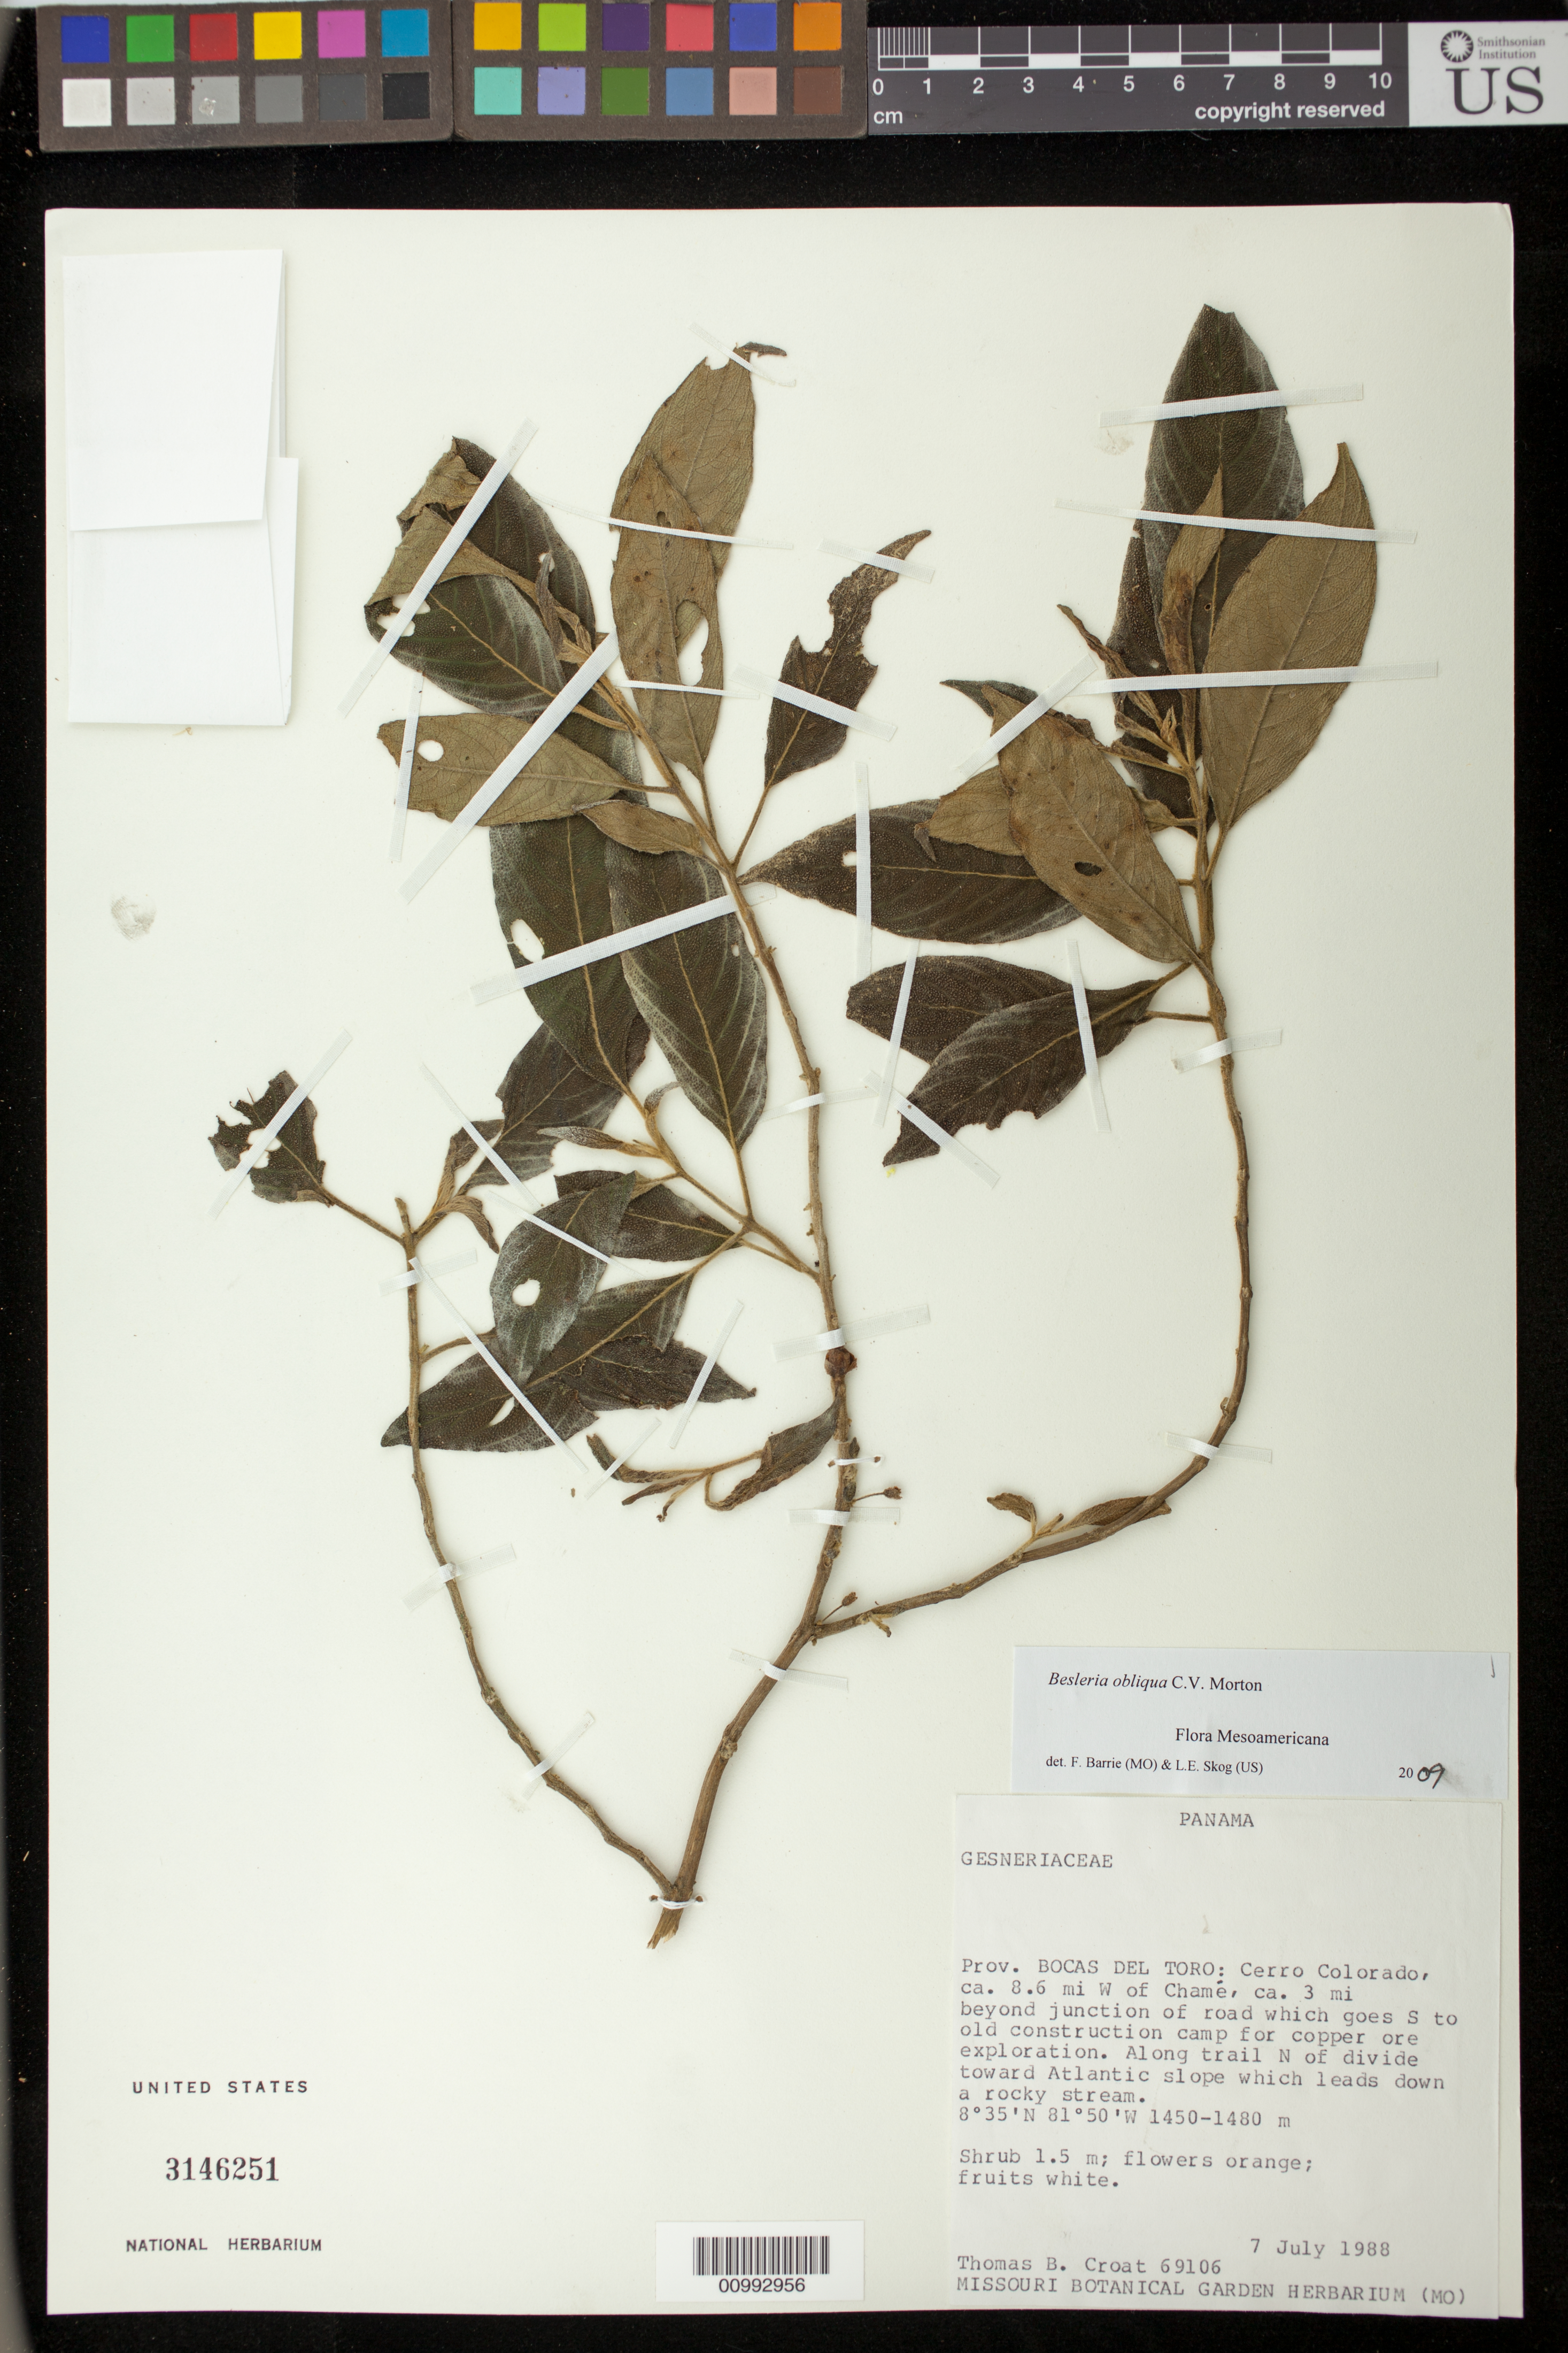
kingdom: Plantae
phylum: Tracheophyta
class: Magnoliopsida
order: Lamiales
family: Gesneriaceae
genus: Besleria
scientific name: Besleria obliqua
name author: C.V. Morton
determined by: Barrie, F. R.; Skog, Laurence E.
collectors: T. B. Croat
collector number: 69106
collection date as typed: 07 Jul 1988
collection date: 1988-07-07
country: Panama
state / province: Bocas del Toro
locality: Prov. Bocas del Toro: Cerro Colorado, ca. 8.6 mi W of Chamé, ca. 3 mi beyond junction of road which goes S to old construction camp, along trail N of divide toward Atlantic slope which leads down a rocky stream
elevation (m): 1450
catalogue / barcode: US 3146251